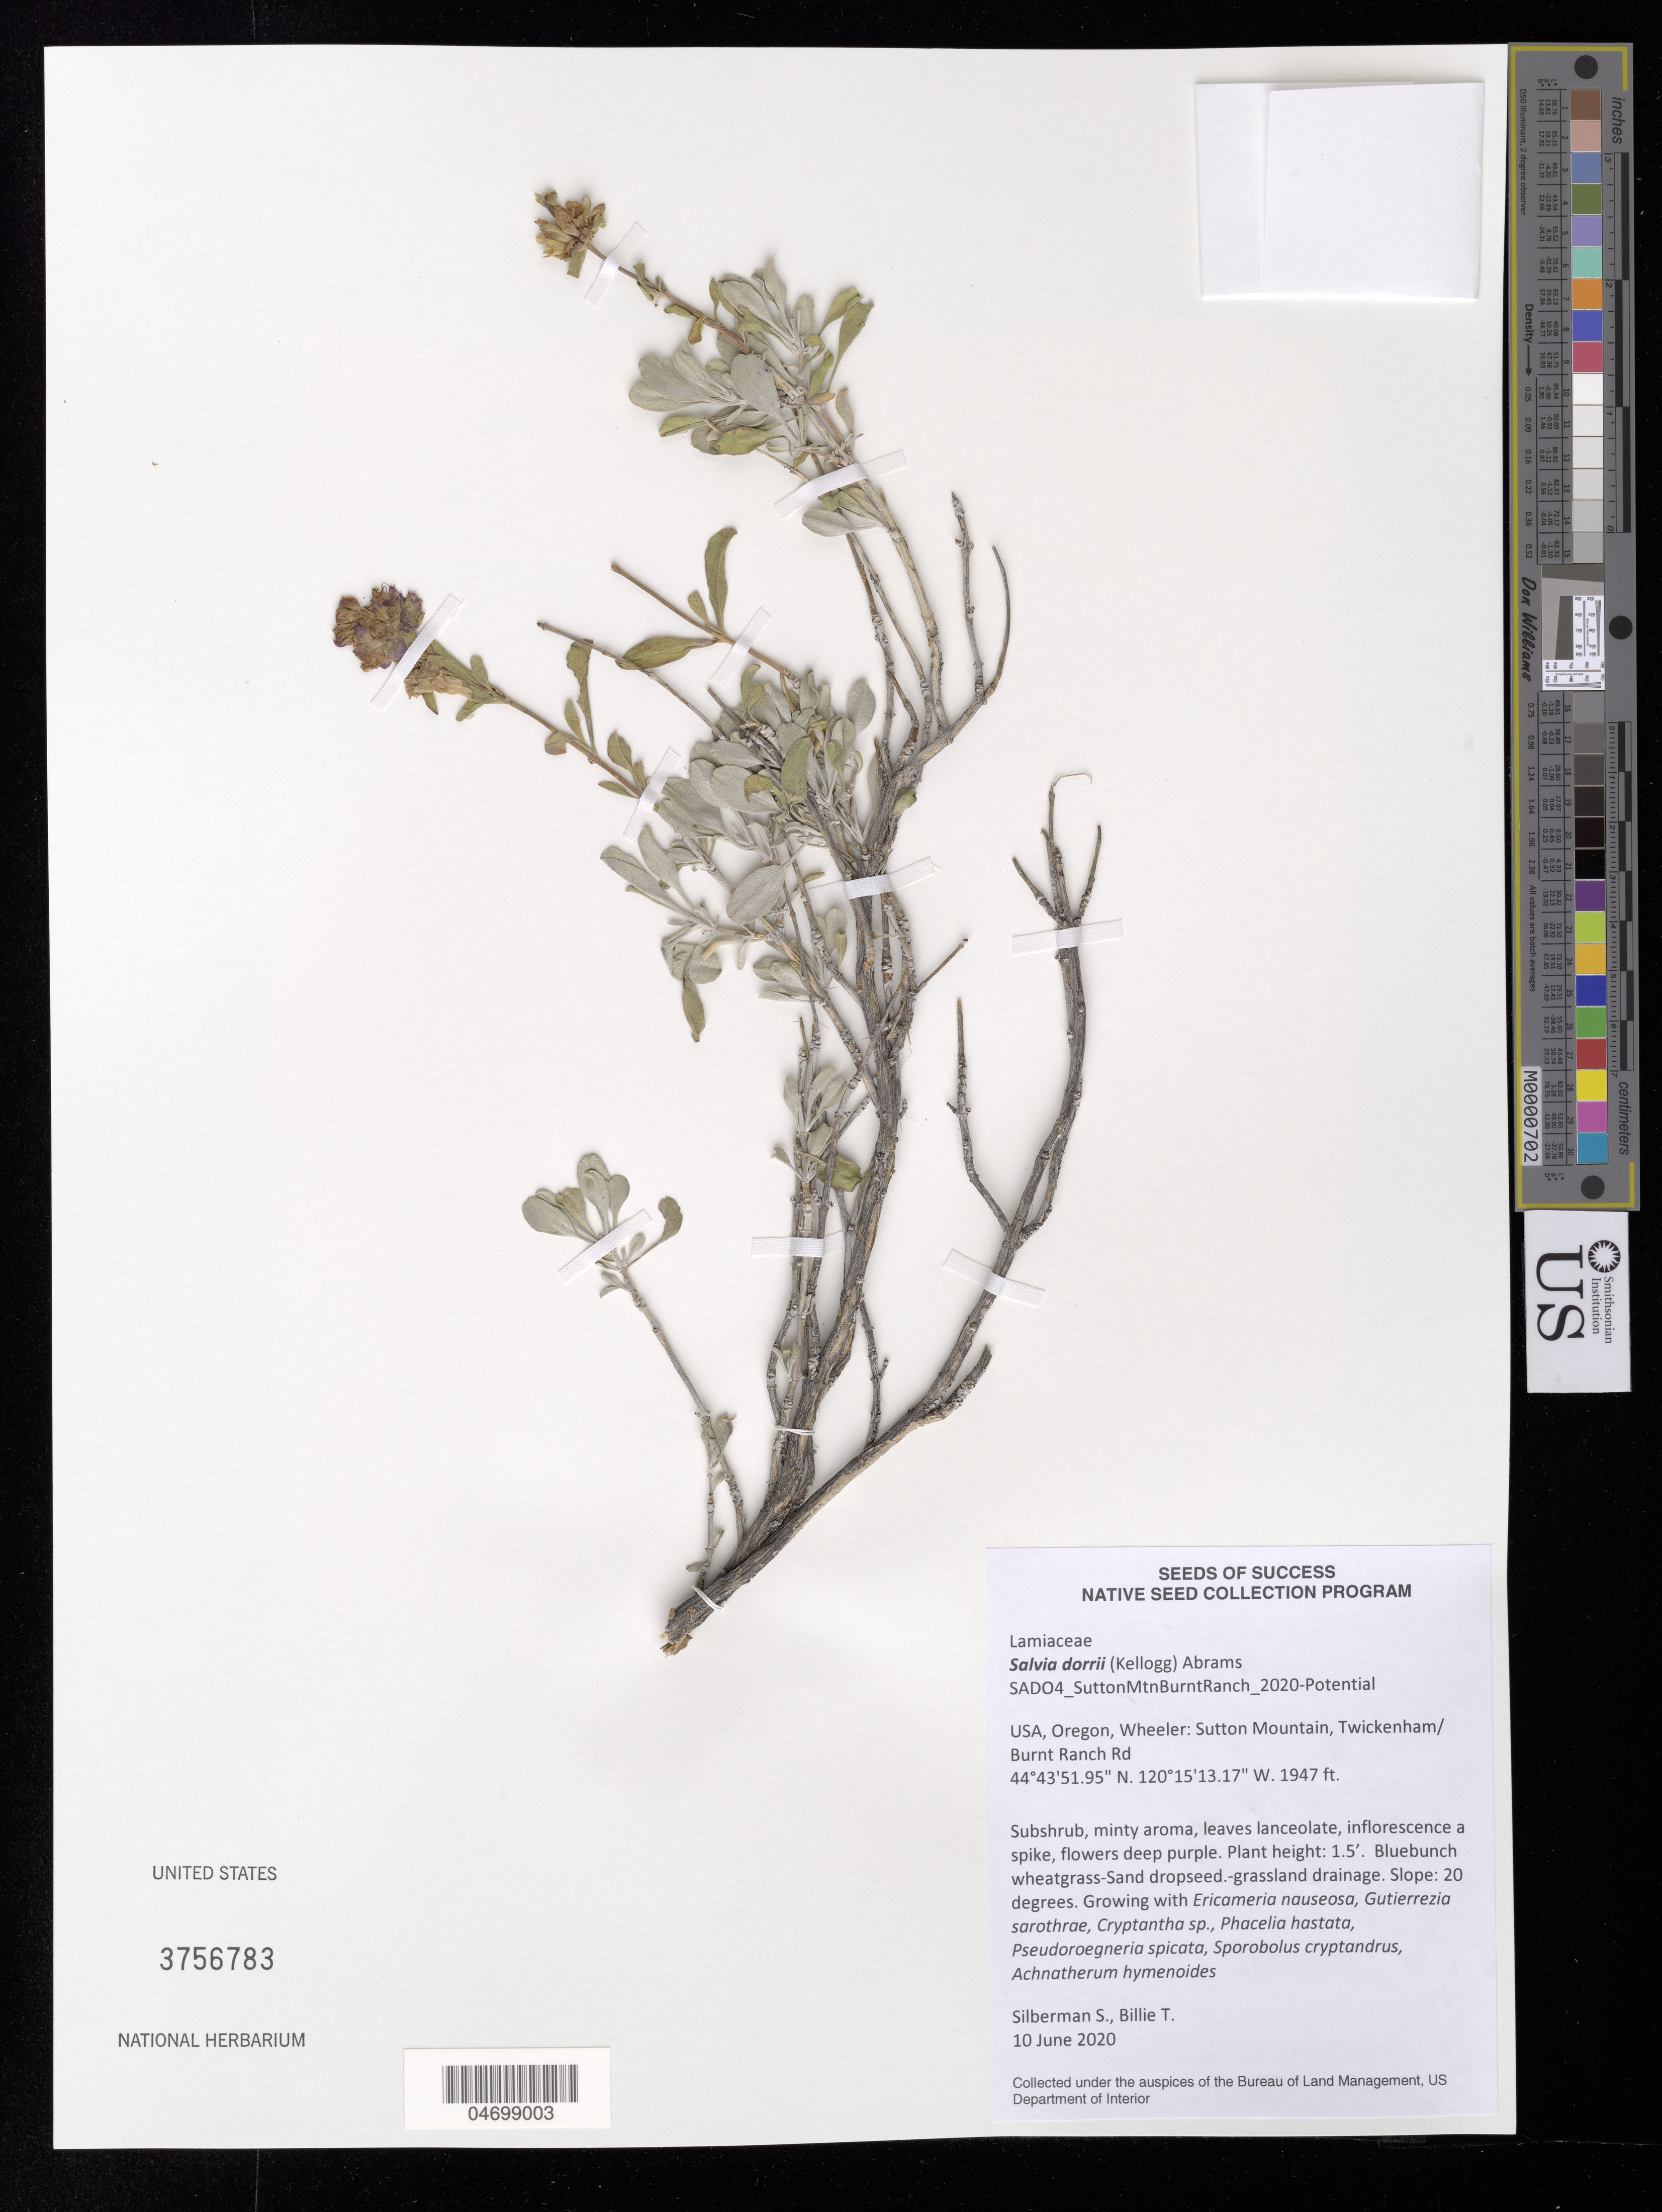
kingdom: Plantae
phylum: Tracheophyta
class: Magnoliopsida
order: Lamiales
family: Lamiaceae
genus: Salvia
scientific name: Salvia dorrii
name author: (Kellogg) Abrams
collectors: S. Silberman & T. Billie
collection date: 2020-06-10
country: United States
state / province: Oregon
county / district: Wheeler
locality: Sutton Mtn, Twickenham/Burnt Ranch Rd.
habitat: Bluebunch wheatgrass-Sand dropseed- grassland drainage. With Ericameria nauseosa, Cryptantha sp., Phacelia hastata, etc.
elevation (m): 593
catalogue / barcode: US 3756783